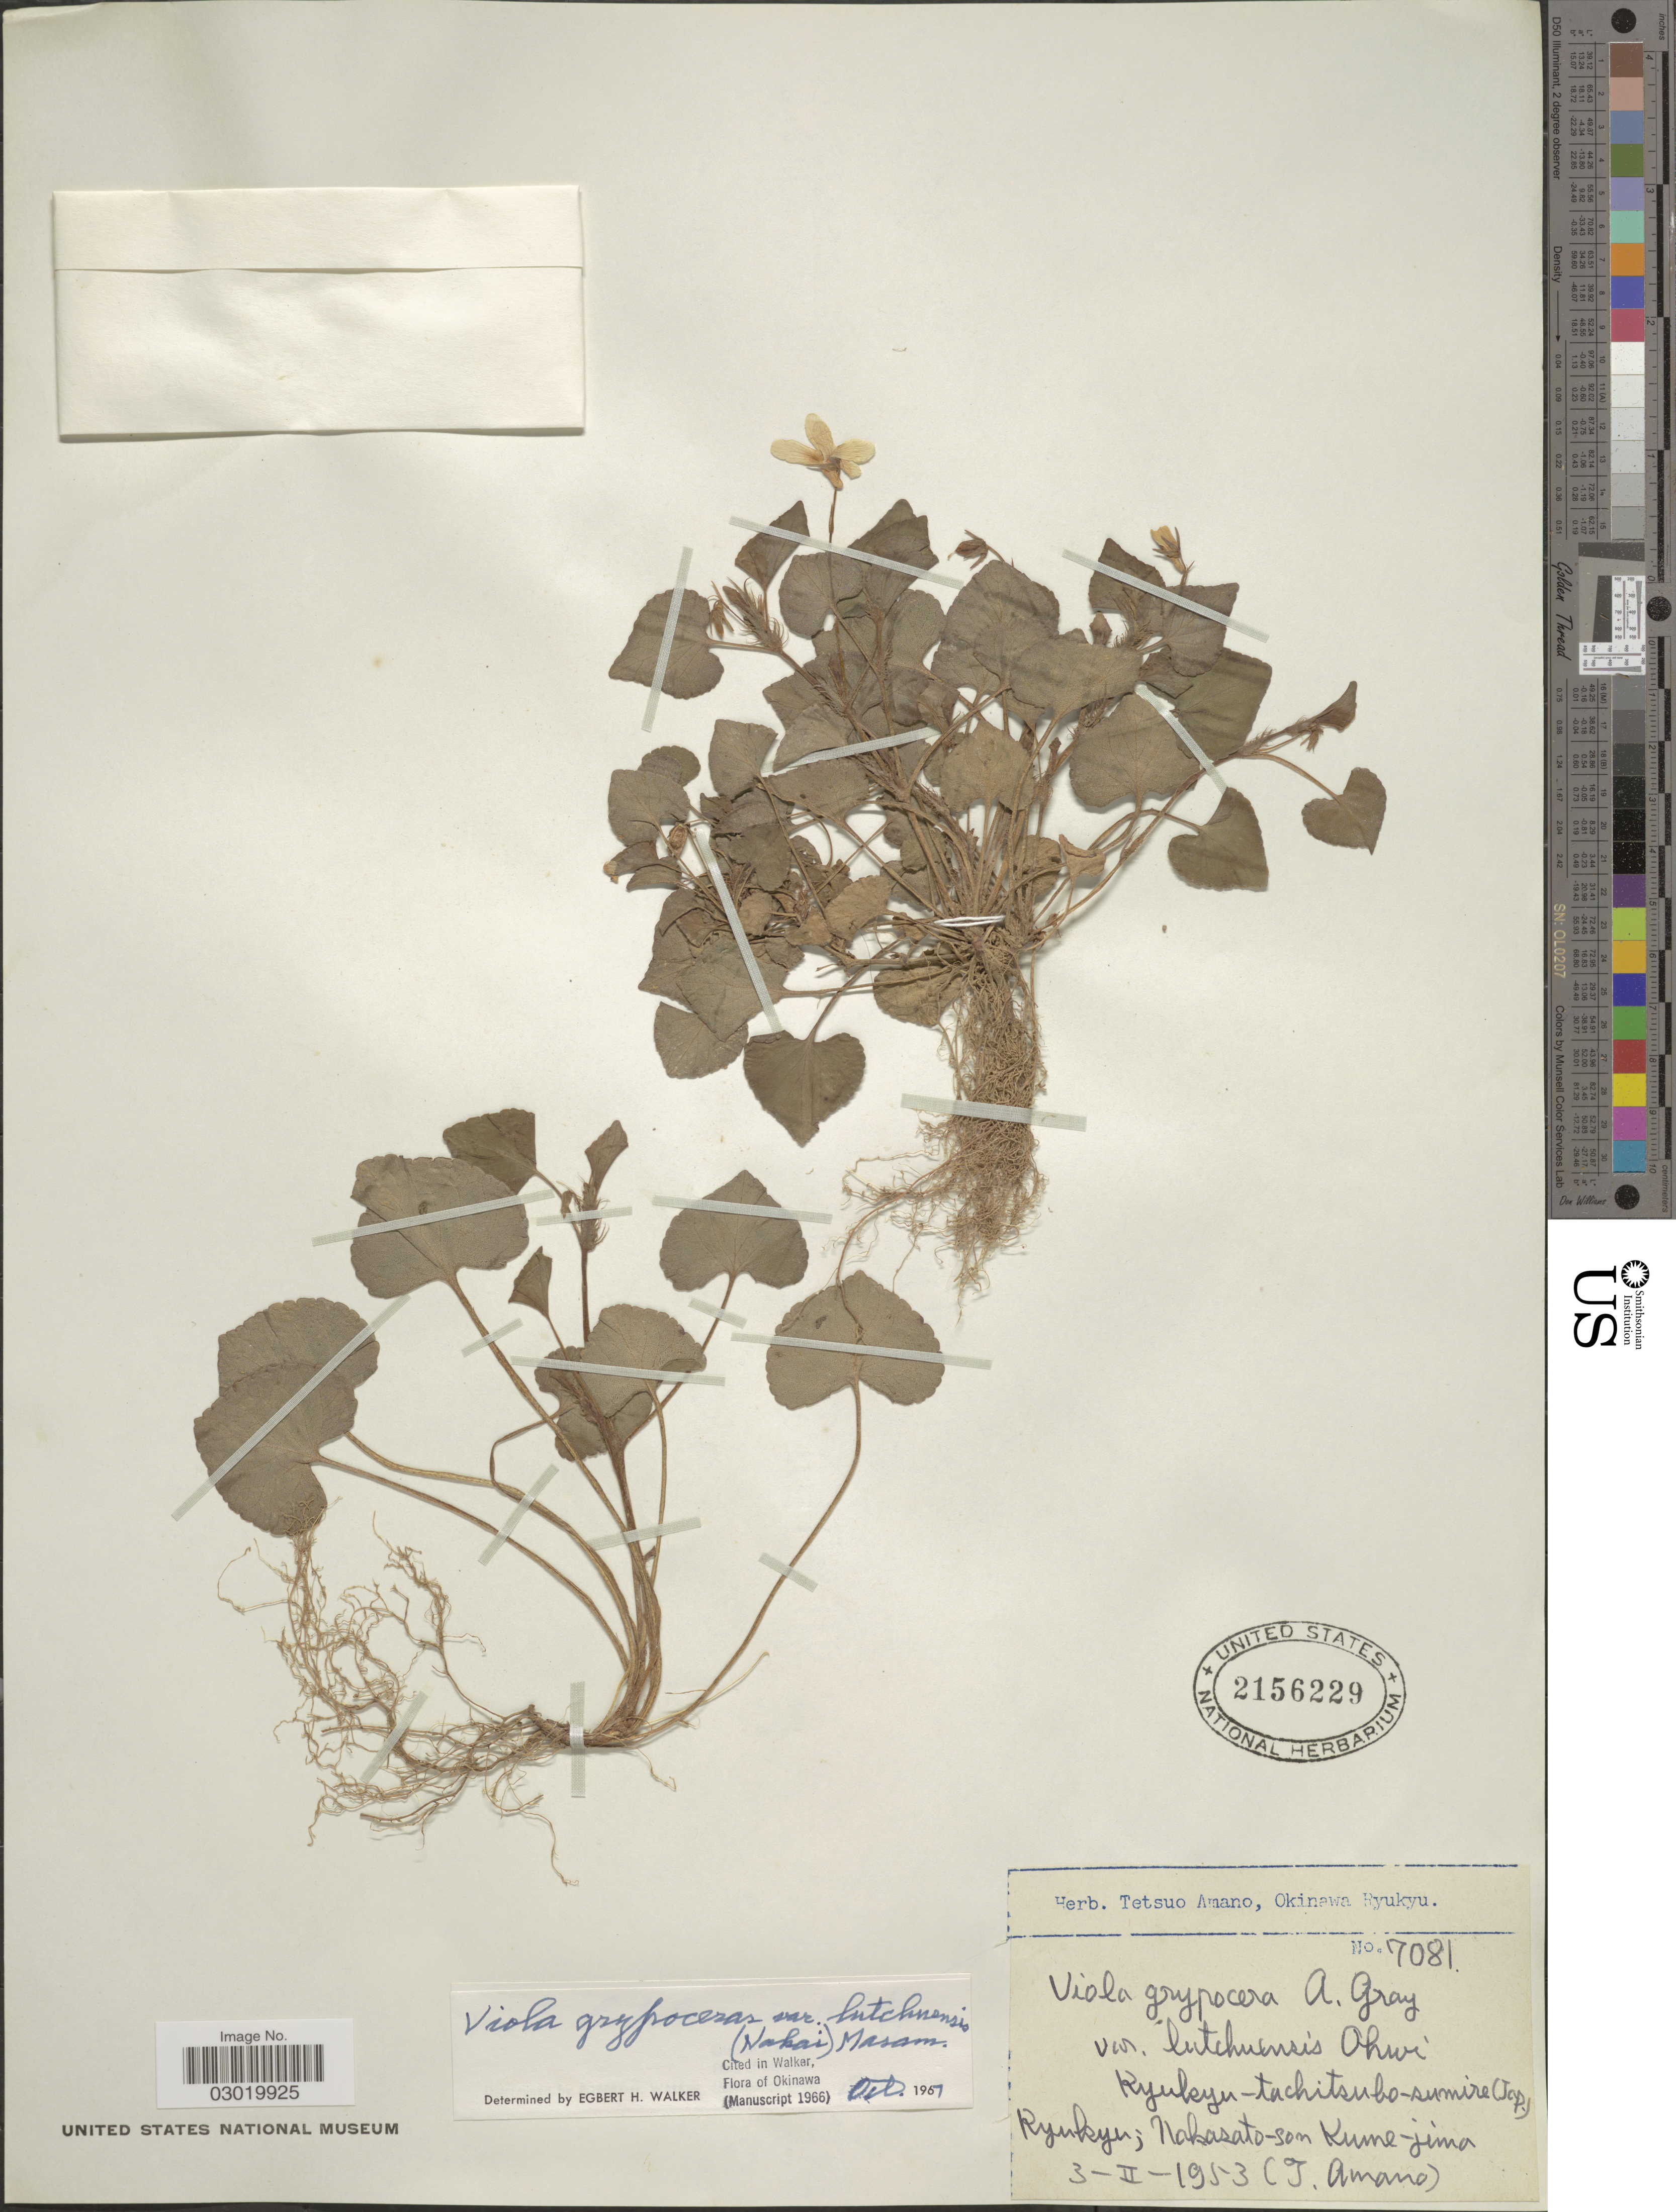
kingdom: Plantae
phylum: Tracheophyta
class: Magnoliopsida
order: Malpighiales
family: Violaceae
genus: Viola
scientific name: Viola grypoceras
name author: A. Gray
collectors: T. Amano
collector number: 7081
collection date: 1953-02-03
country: Japan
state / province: Okinawa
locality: Ryukyu-tachitsubo-sumire (Tap.) Ryukyu; Nakazato-son Kume-jima.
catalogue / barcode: US 2156229